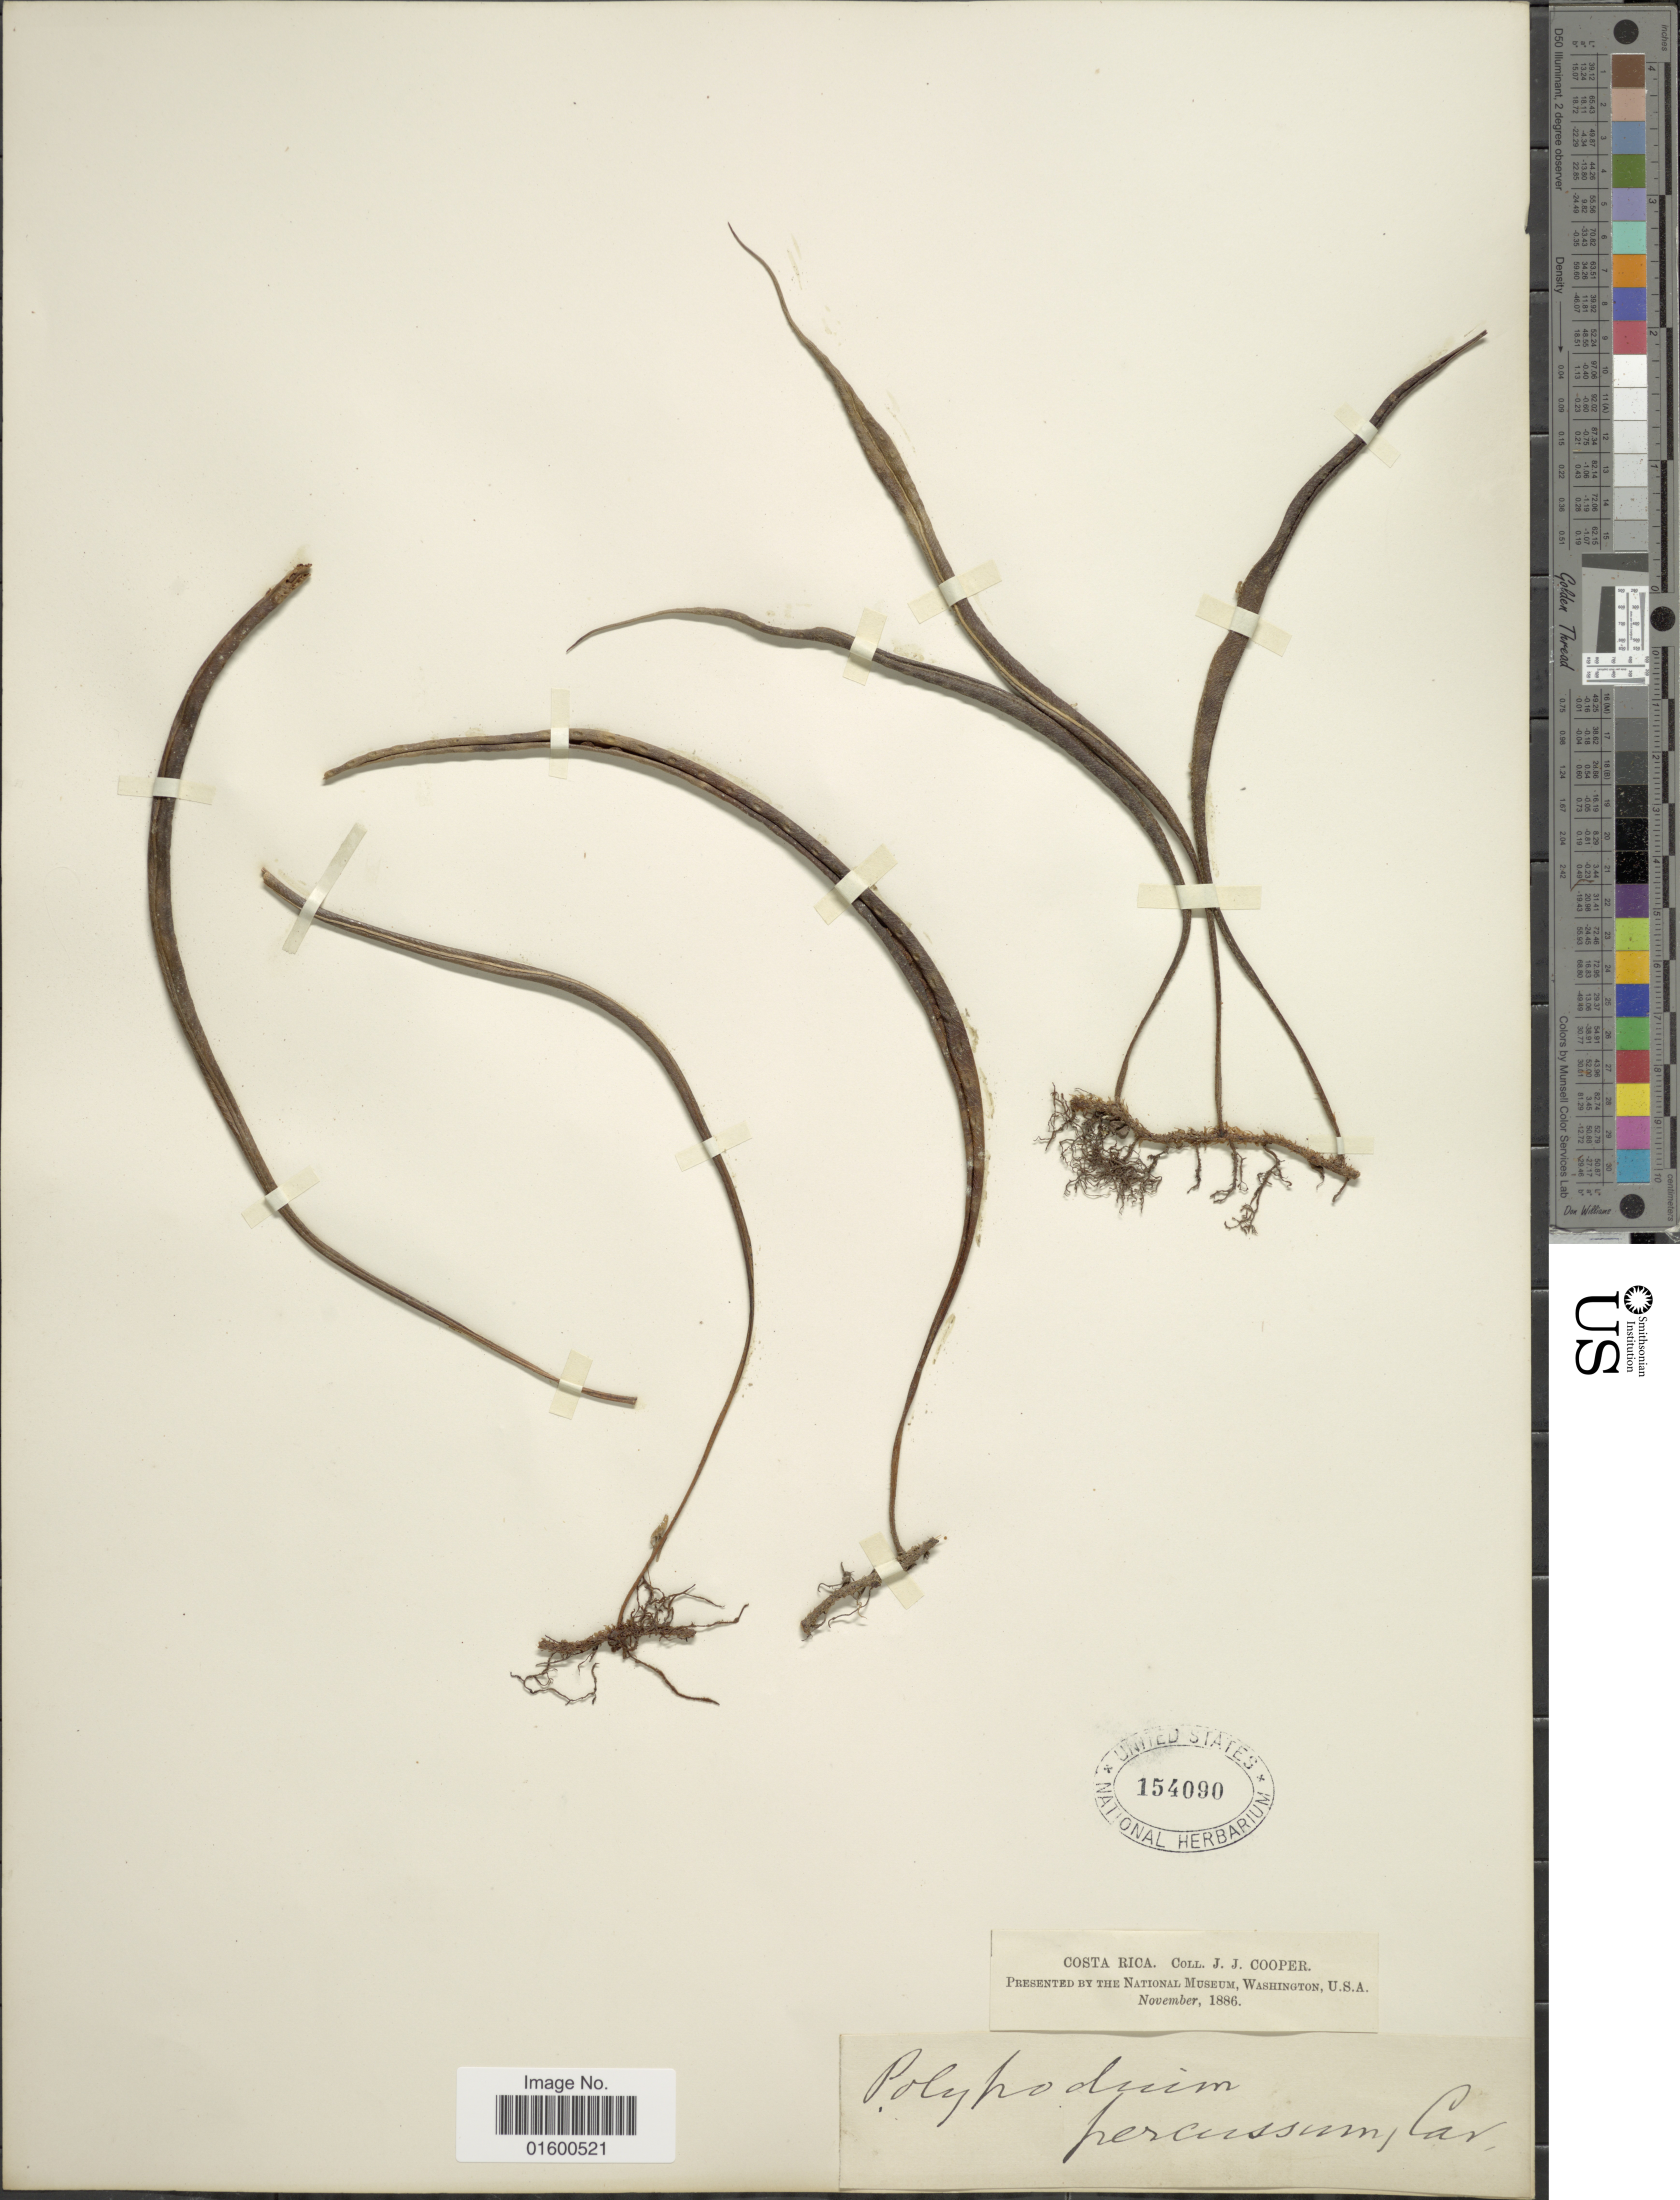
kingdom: Plantae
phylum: Tracheophyta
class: Polypodiopsida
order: Polypodiales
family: Polypodiaceae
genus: Microgramma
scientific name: Microgramma percussa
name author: (Cav.) de la Sota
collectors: J. J. Cooper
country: Costa Rica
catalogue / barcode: US 154090